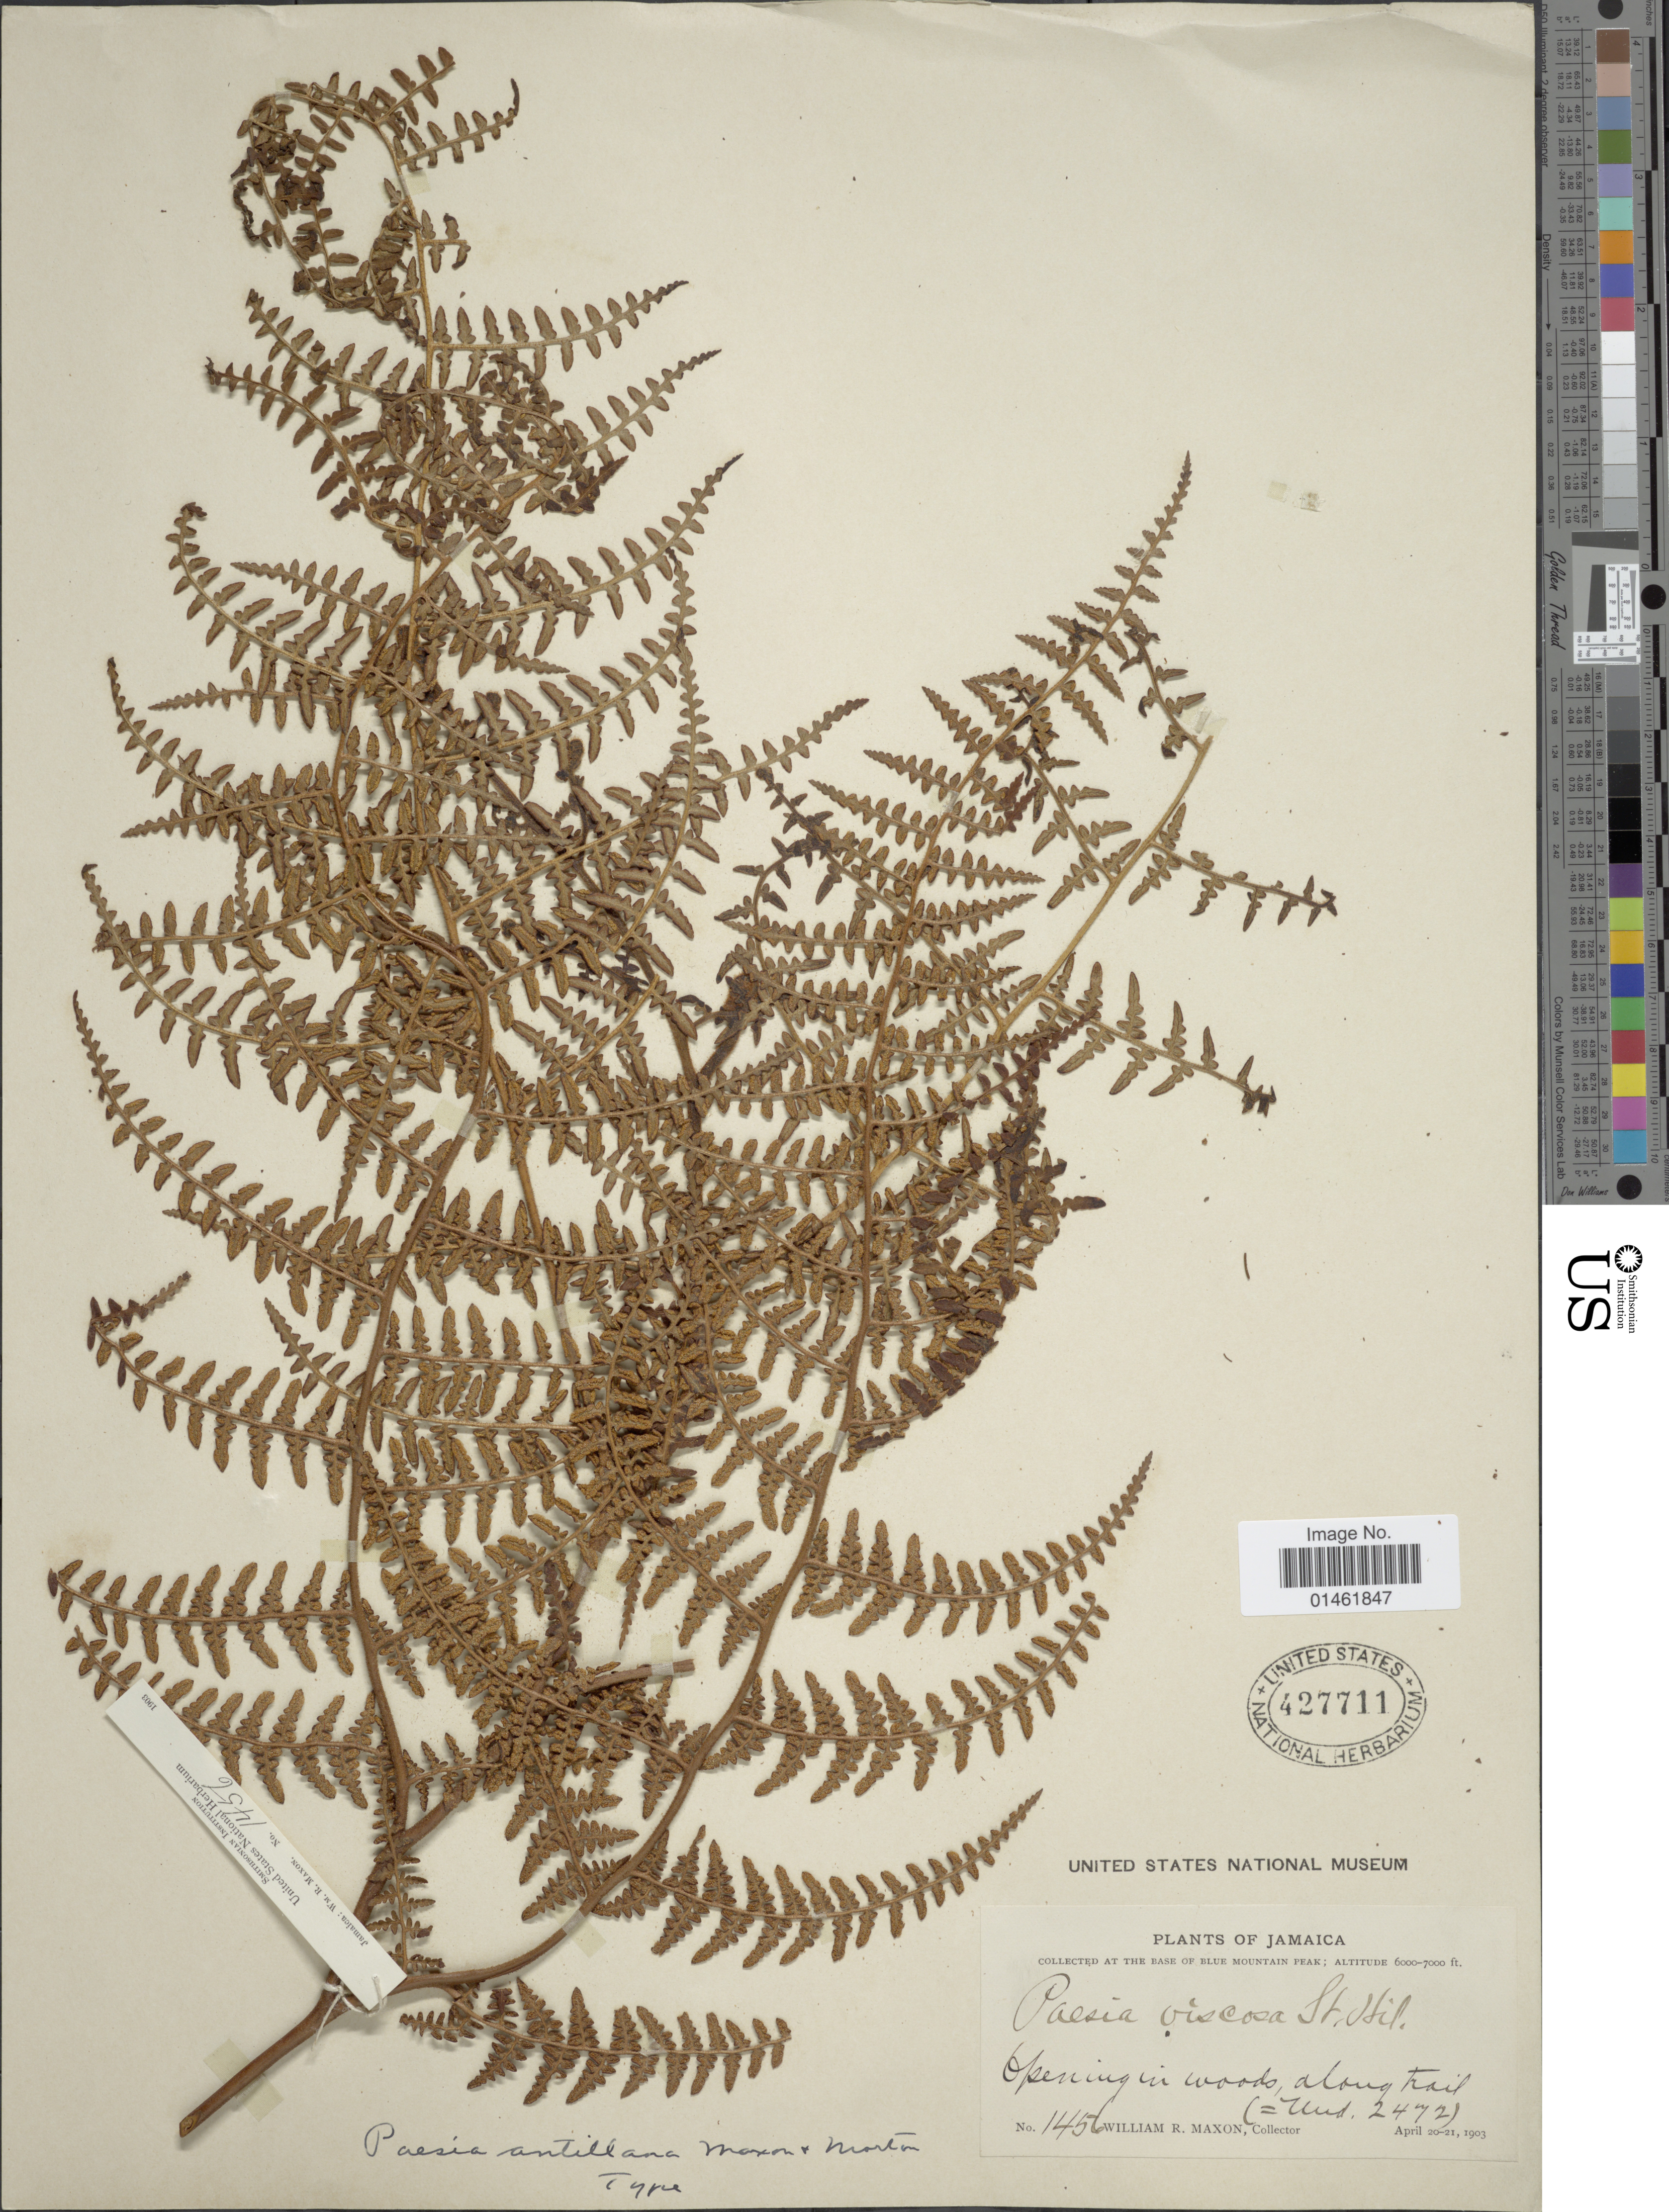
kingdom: Plantae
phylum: Tracheophyta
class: Polypodiopsida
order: Polypodiales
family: Dennstaedtiaceae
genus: Paesia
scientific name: Paesia glandulosa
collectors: W. R. Maxon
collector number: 1456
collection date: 1903-04-20/1903-04-21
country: Jamaica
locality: Base of Blue Mountain Peak, opening in woods, along trail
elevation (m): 1829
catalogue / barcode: US 427711